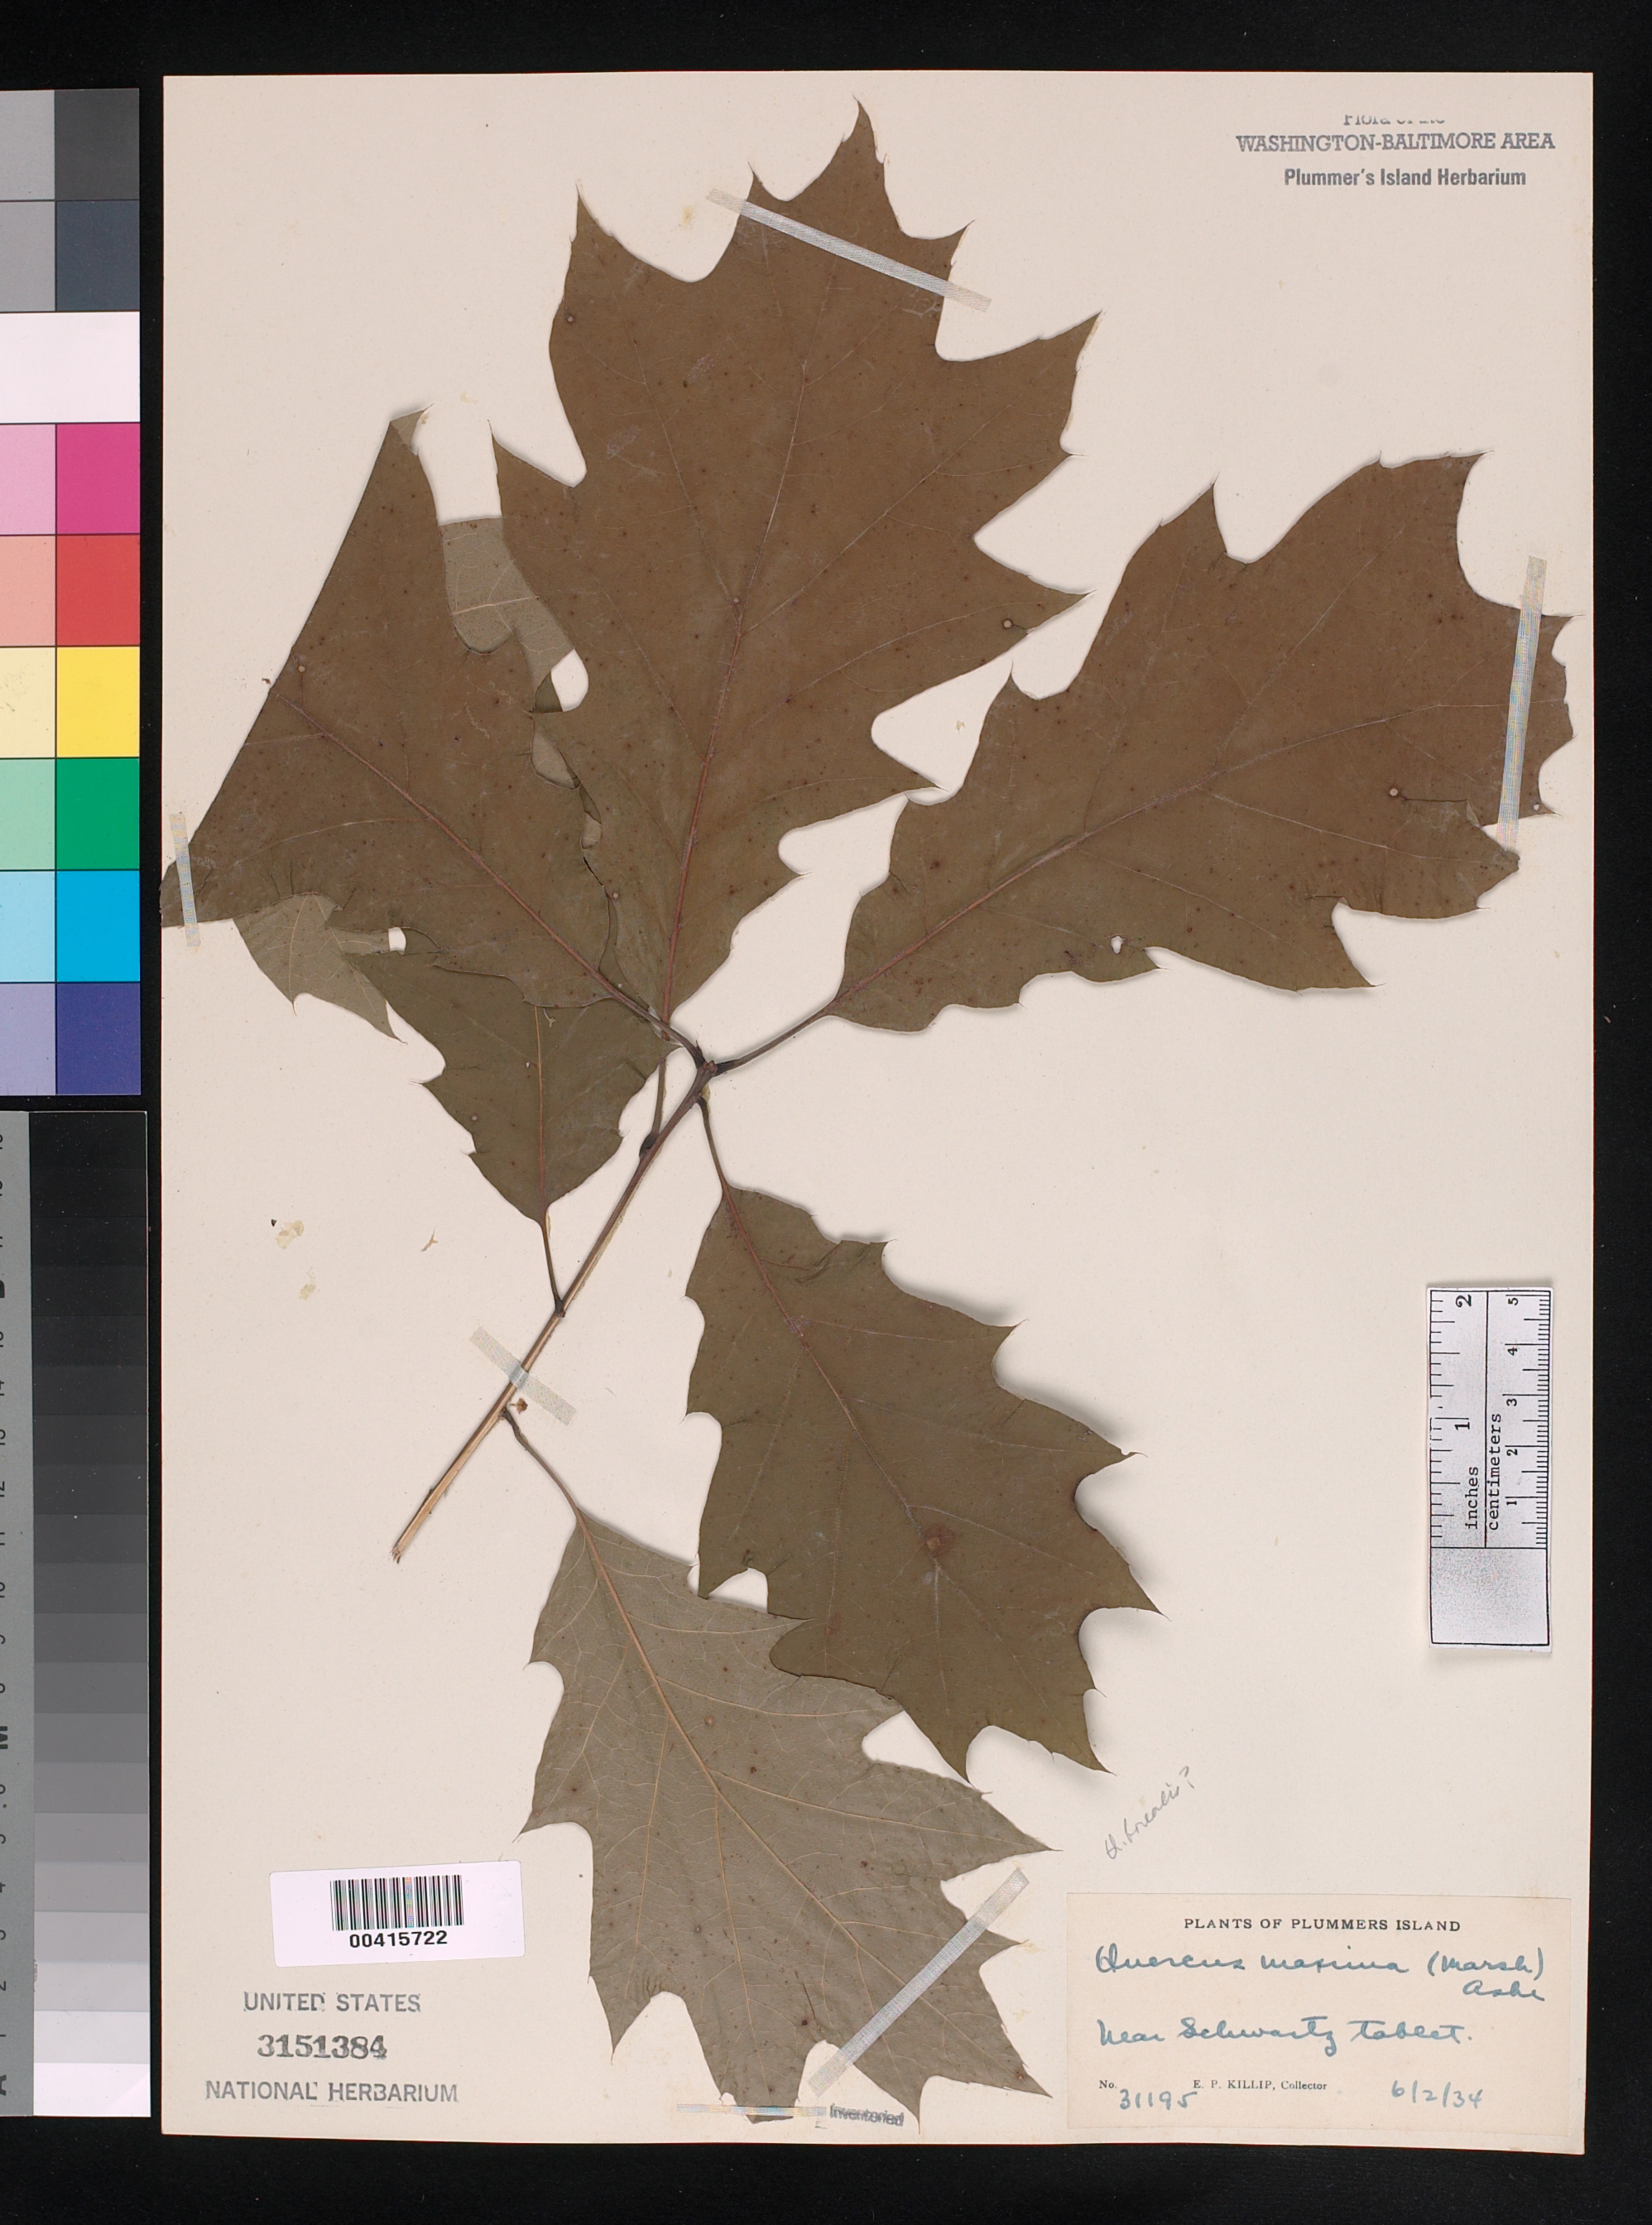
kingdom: Plantae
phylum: Tracheophyta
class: Magnoliopsida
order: Fagales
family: Fagaceae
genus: Quercus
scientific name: Quercus rubra var. borealis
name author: (F. Michx.) Farw.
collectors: E. P. Killip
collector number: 31195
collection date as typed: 02 Jun 1934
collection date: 1934-06-02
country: United States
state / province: Maryland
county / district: Montgomery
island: Plummers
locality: Plummer's Island; near Schwartz Tablet C. & O. Canal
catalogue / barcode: US 3151384